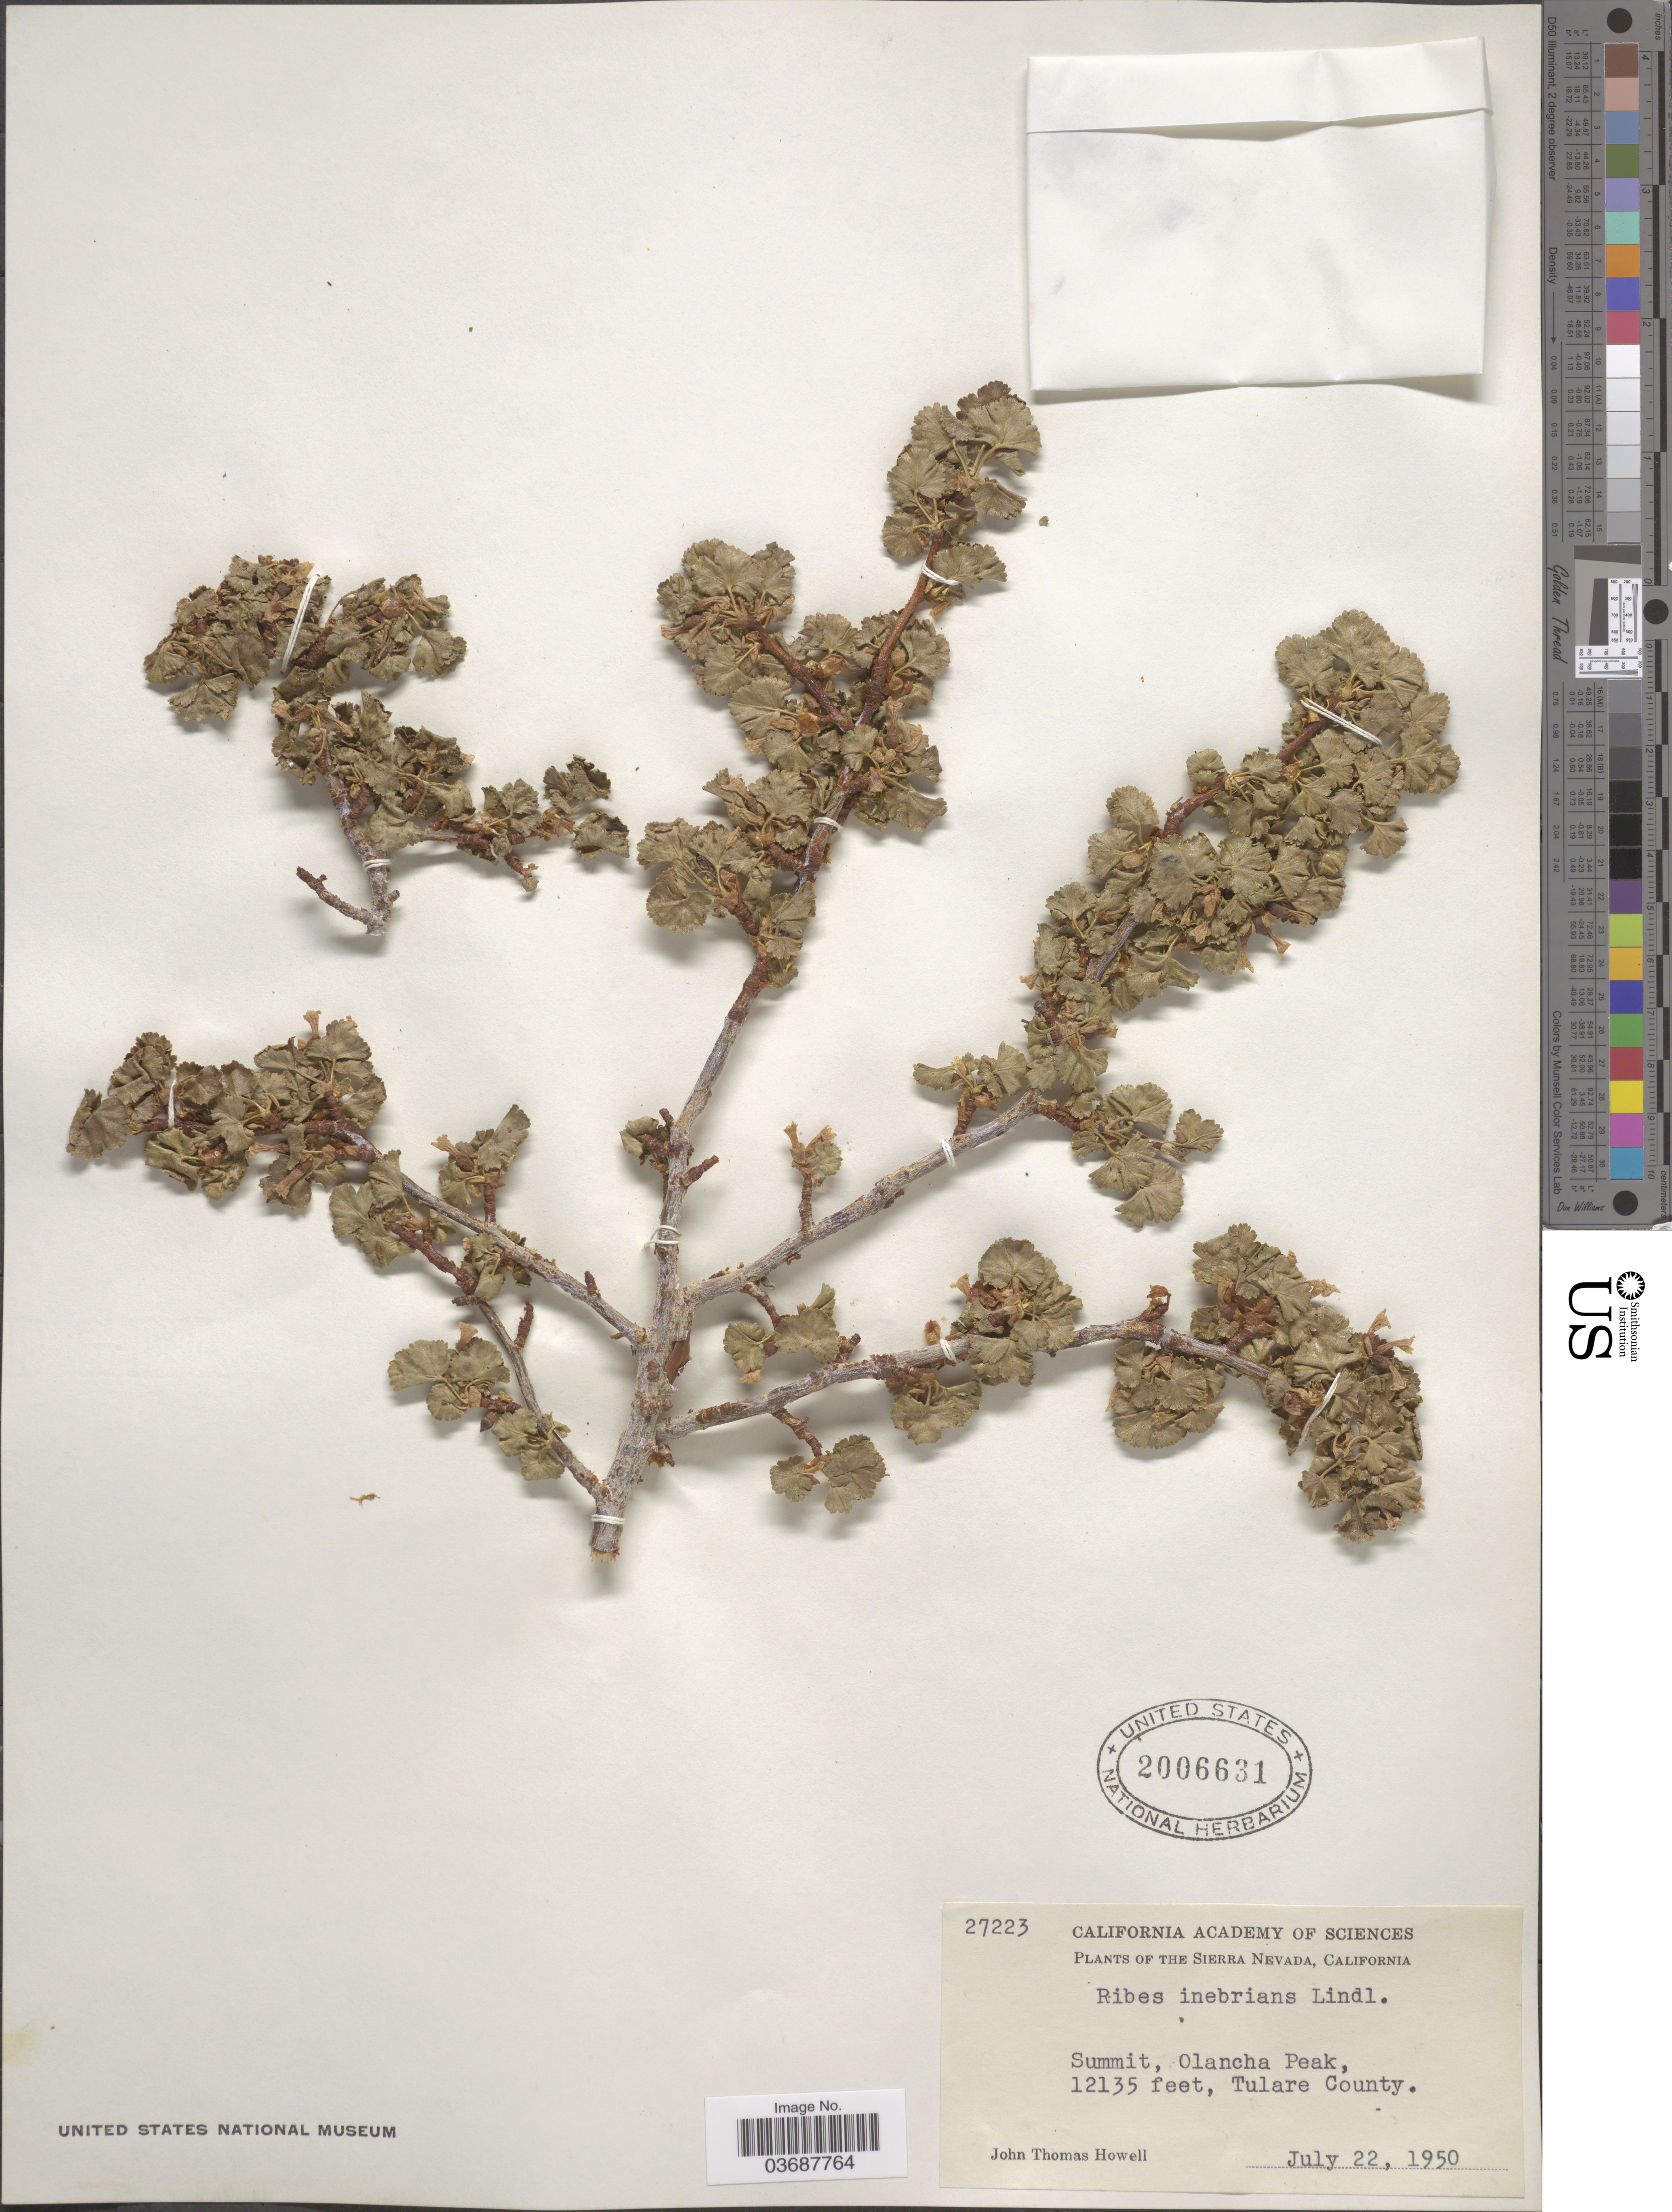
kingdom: Plantae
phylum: Tracheophyta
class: Magnoliopsida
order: Saxifragales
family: Grossulariaceae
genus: Ribes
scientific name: Ribes inebrians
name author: Lindl.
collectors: J. T. Howell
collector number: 27223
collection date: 1950-07-22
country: United States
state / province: California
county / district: Tulare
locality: The Sierra Nevada. Summit, Olancha Peak, Tulare County.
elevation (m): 3699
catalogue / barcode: US 2006631